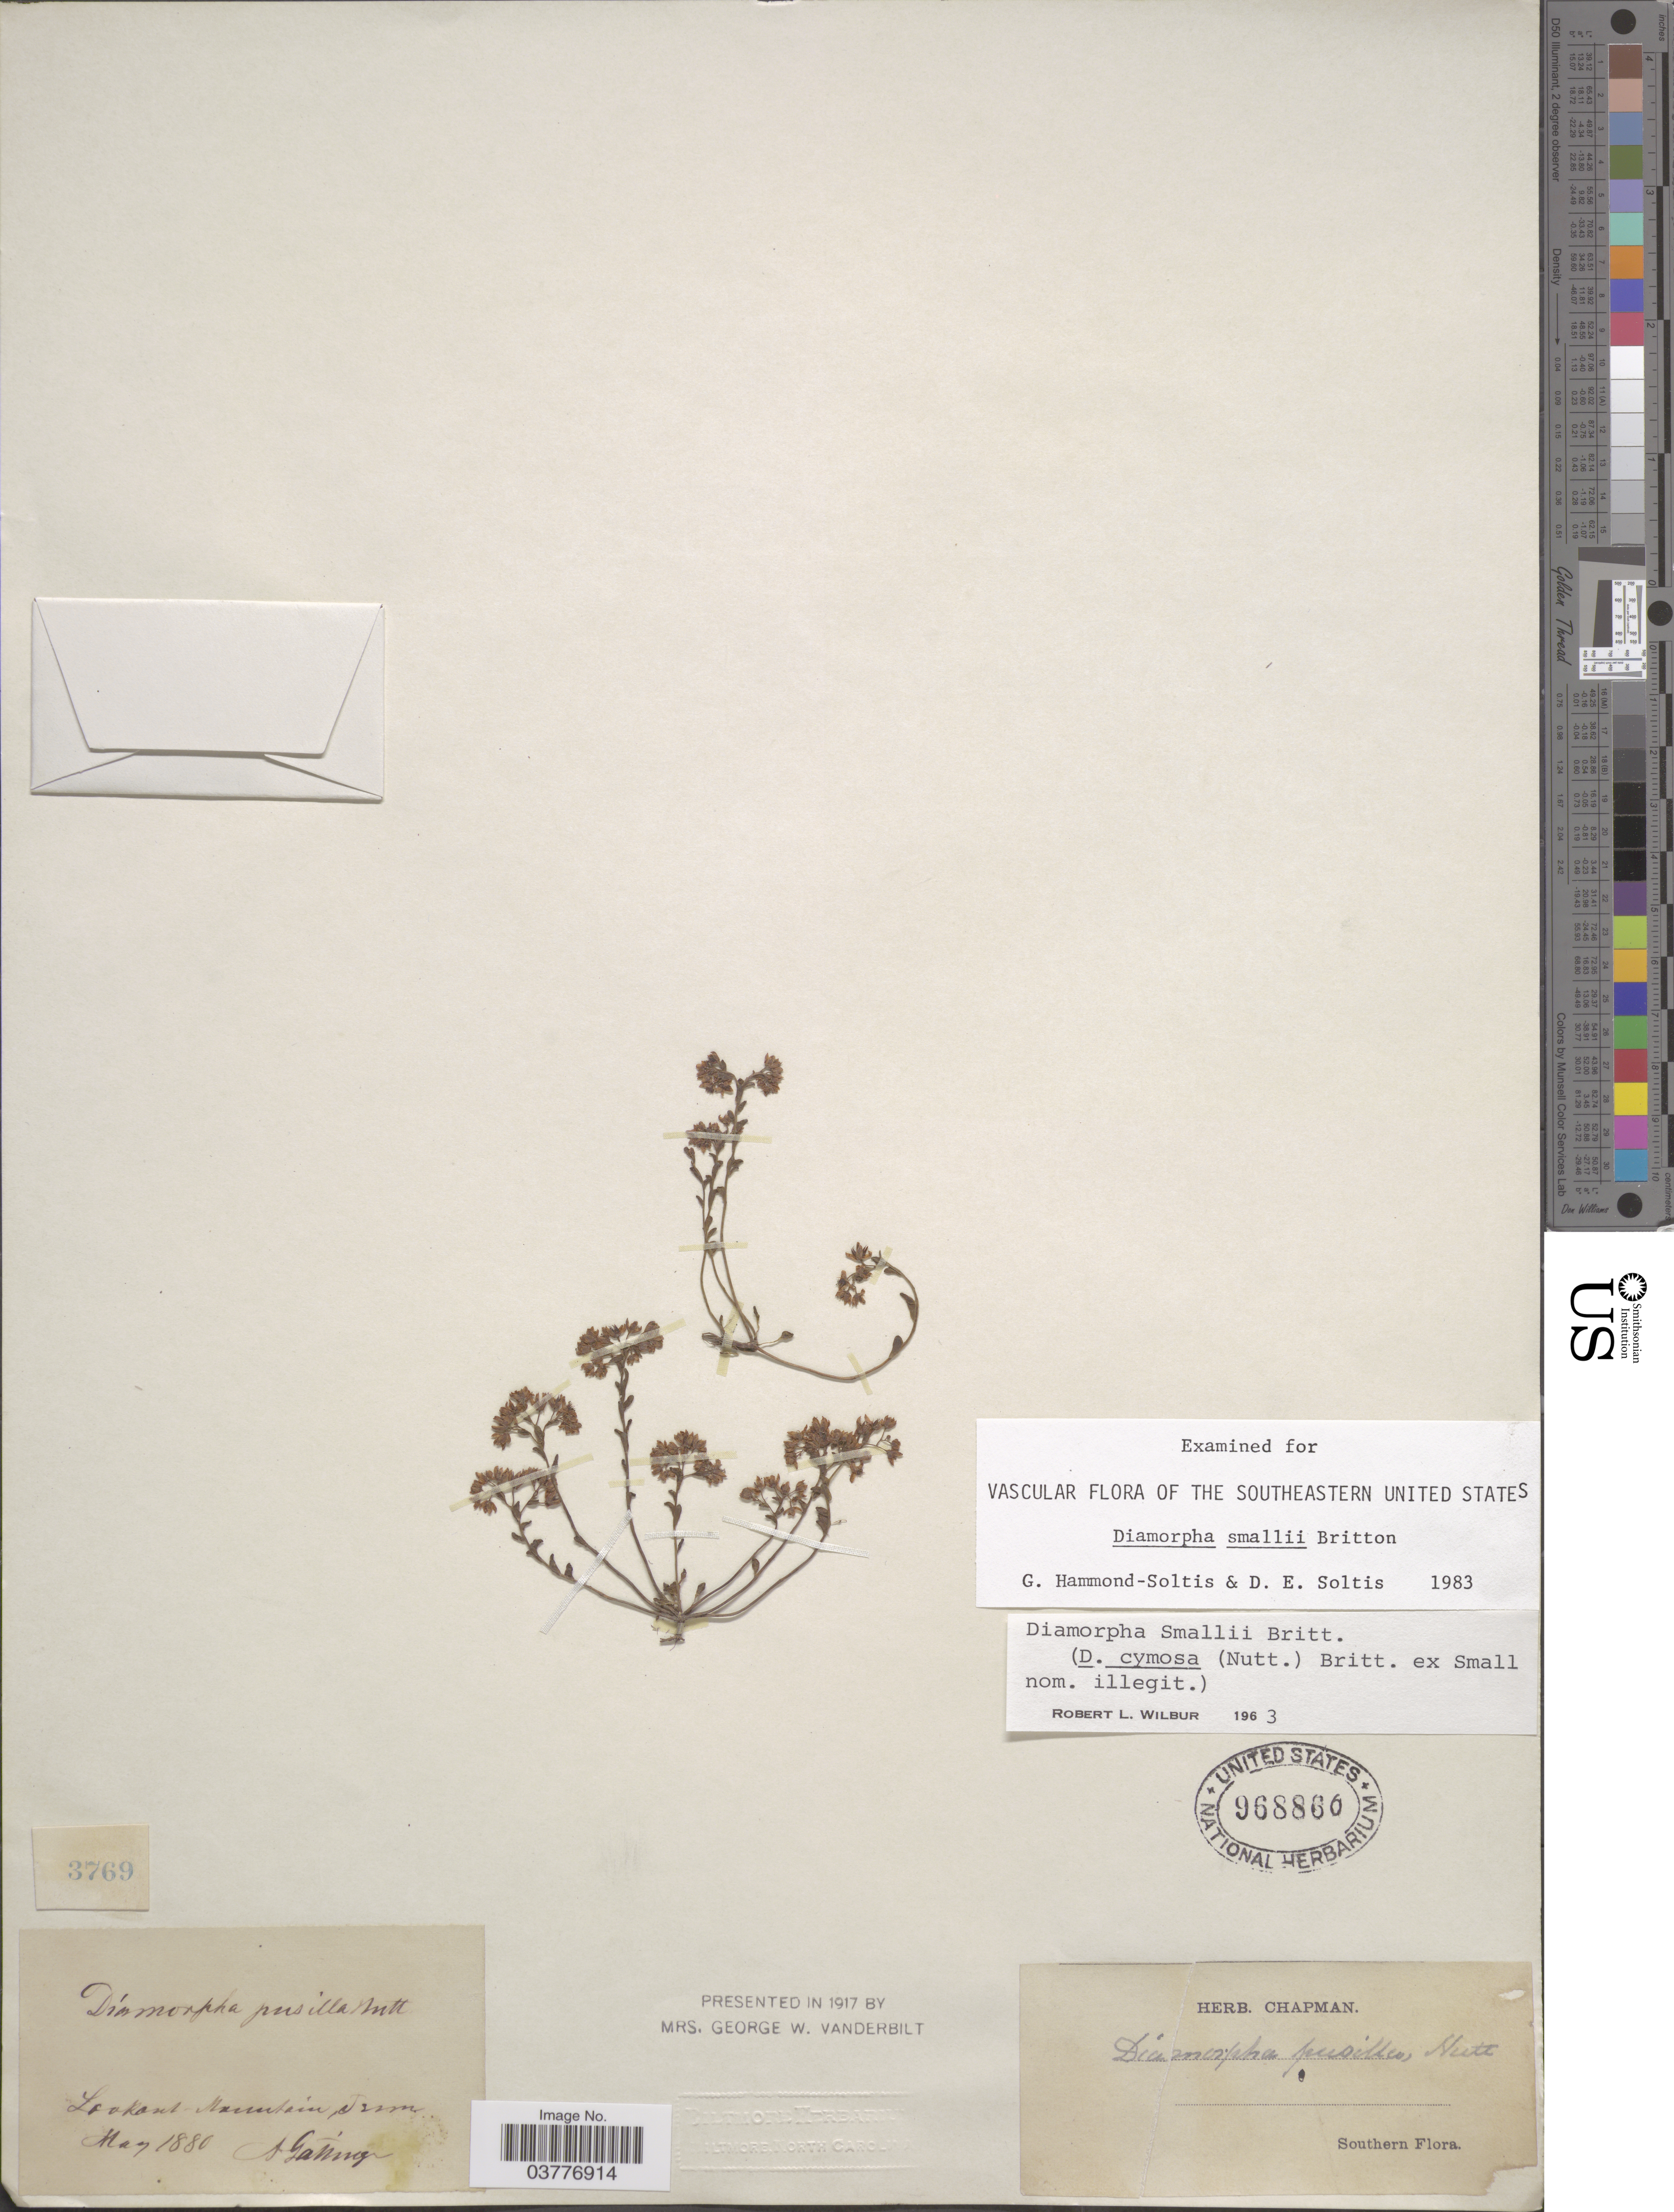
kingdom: Plantae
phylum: Tracheophyta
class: Magnoliopsida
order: Saxifragales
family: Crassulaceae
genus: Sedum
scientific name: Sedum smallii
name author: (Britton) H.E. Ahles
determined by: Strong, Mark T., (BOT), Smithsonian Institution - National Museum of Natural History (UNITED STATES)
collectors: A. Gattinger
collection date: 1880-05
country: United States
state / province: Tennessee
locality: Lookout Mountain. Southern.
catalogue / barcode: US 968860